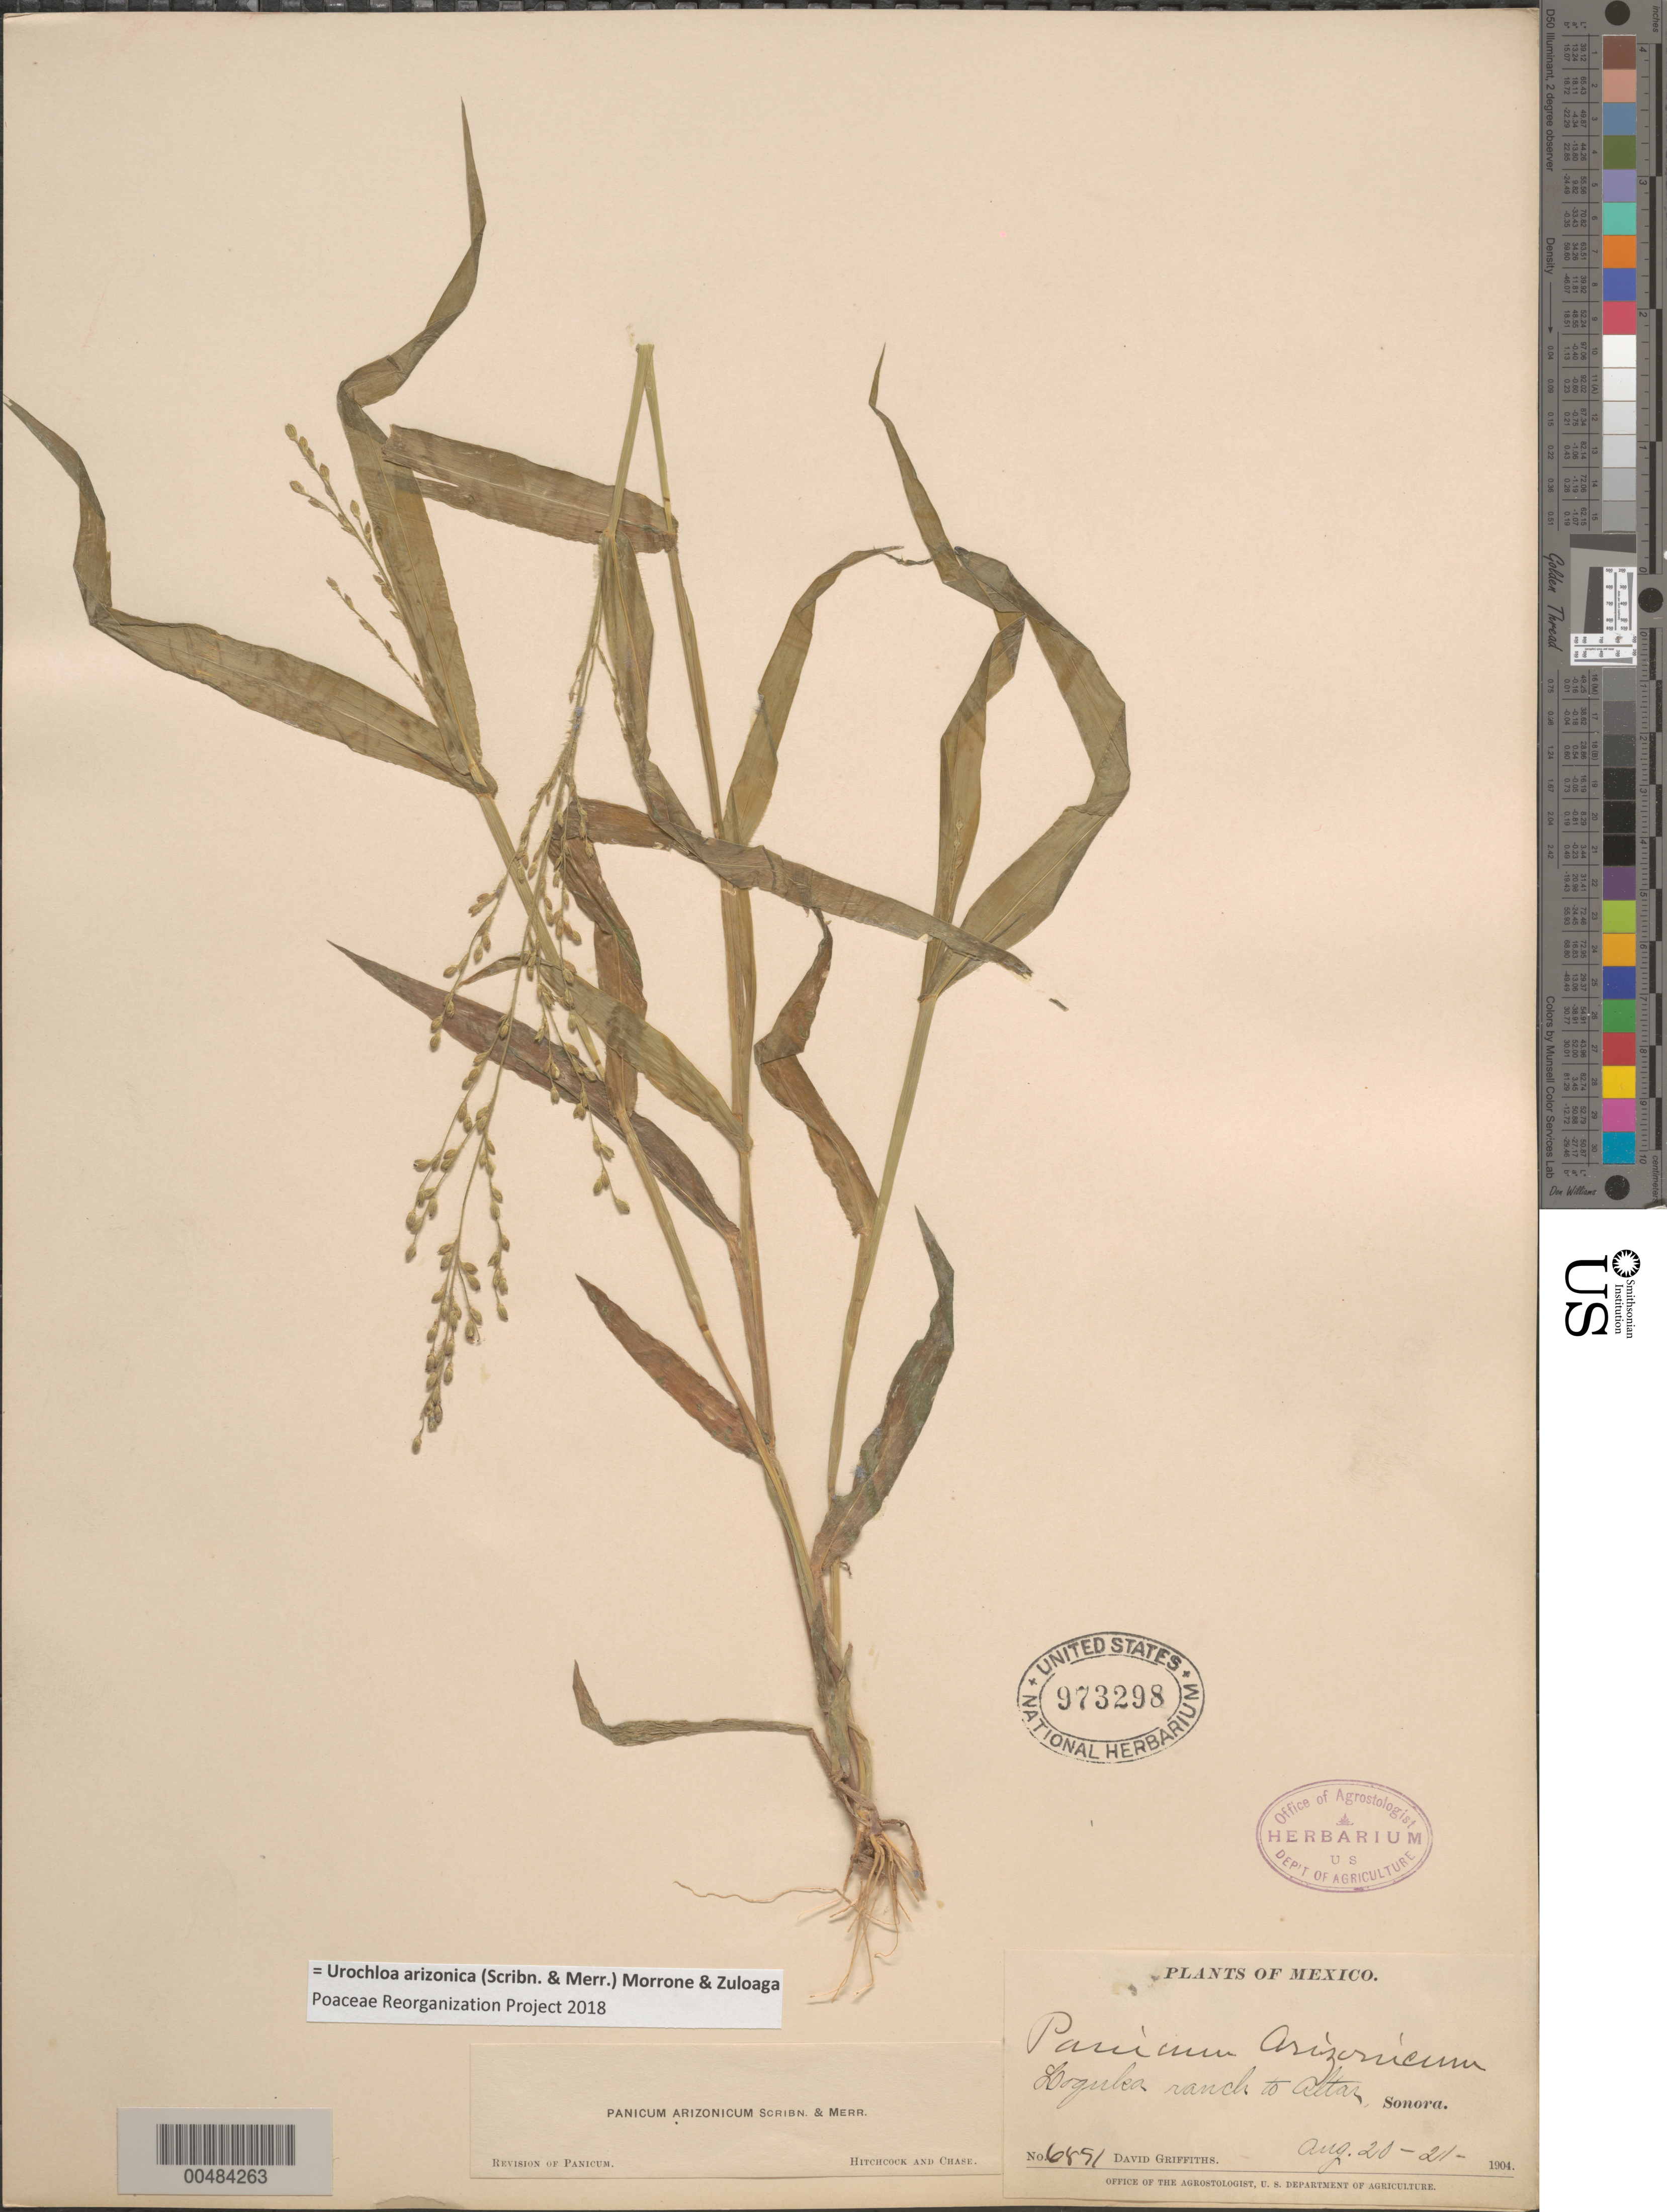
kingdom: Plantae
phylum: Tracheophyta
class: Liliopsida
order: Poales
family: Poaceae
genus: Brachiaria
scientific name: Brachiaria arizonicum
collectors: D. Griffiths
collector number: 6891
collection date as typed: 20 Aug 1904 to 21 Aug 1904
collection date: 1904-08-20/1904-08-21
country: Mexico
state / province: Sonora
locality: Loguka ranch to Altar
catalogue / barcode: US 973298